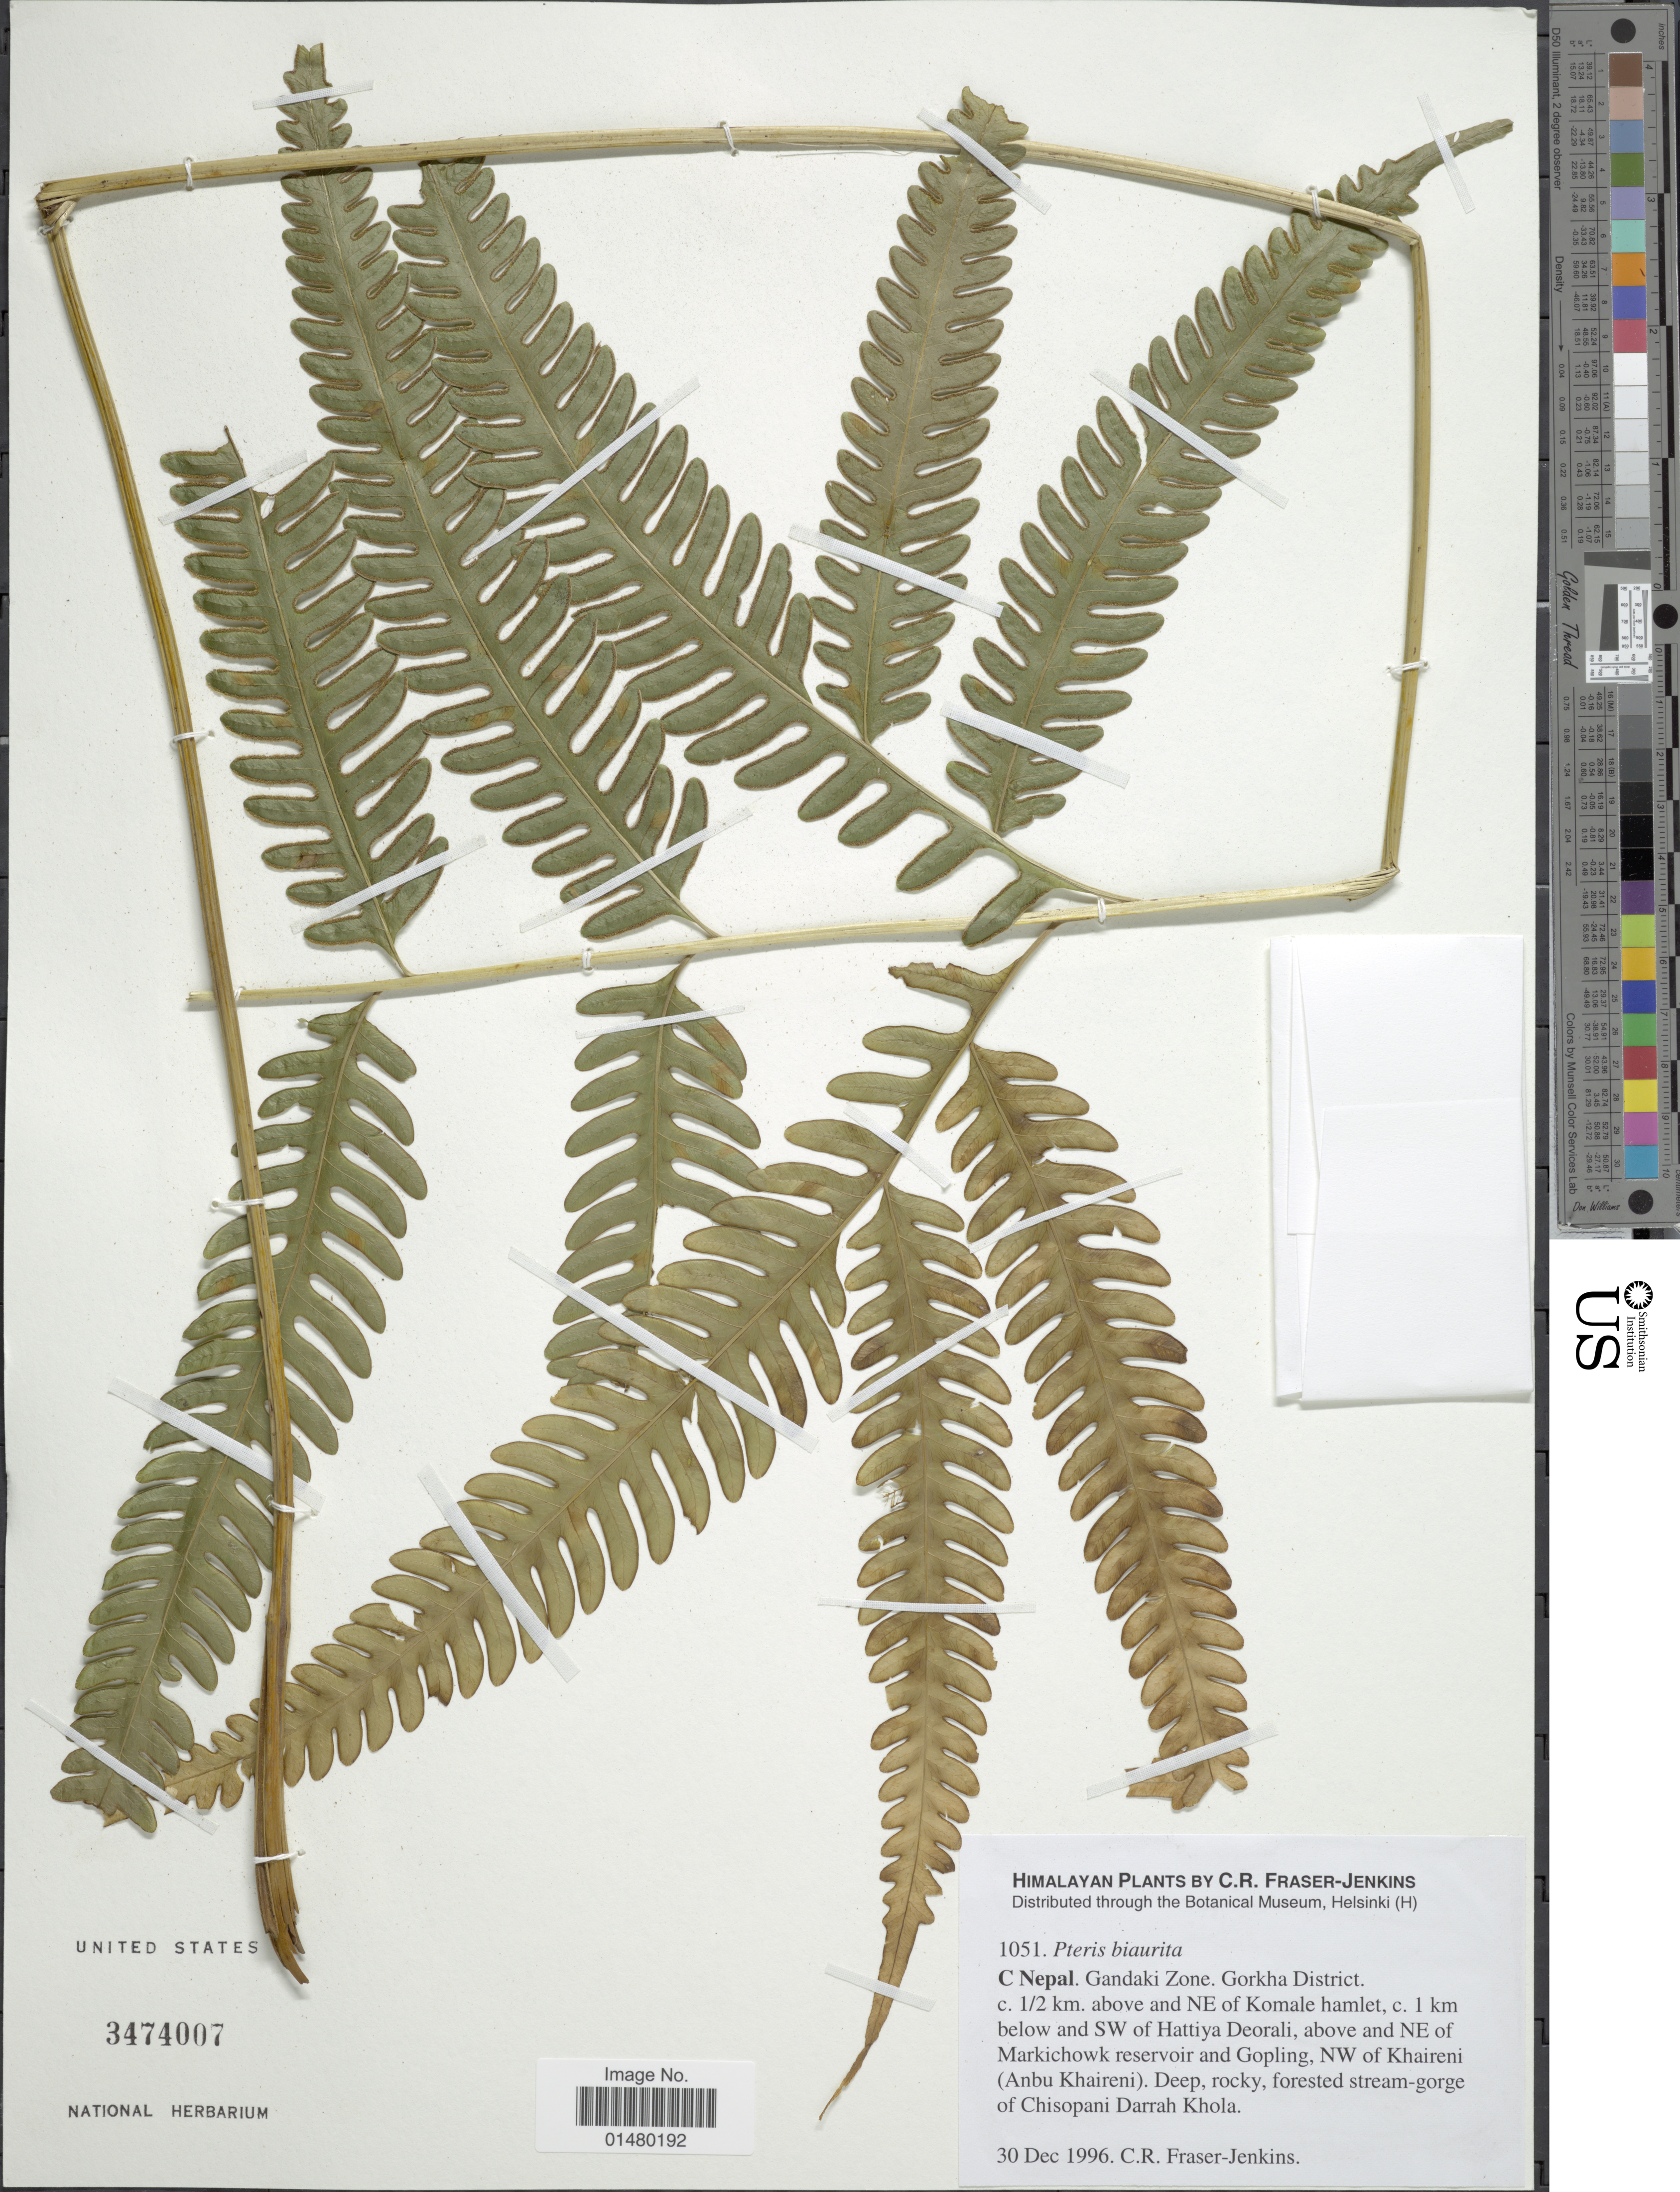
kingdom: Plantae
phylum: Tracheophyta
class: Polypodiopsida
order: Polypodiales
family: Pteridaceae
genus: Pteris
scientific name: Pteris biaurita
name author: L.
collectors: C. R. Fraser-Jenkins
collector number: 1051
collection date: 1996-12-30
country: Nepal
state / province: Gandaki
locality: C Nepal. Gandaki Zone. Gorkha District, c.½ km. above and NE of KOmale hamlet, c. 1 km below and SW of Hattiya Deorali, above and NE of Markichowk reservoir and Gopling, NW of Khaireni (Anbu Khaireni) Deep, rocky, forested stream-gorge of Chisopani Darrah Khola. Himalayan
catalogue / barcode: US 3474007